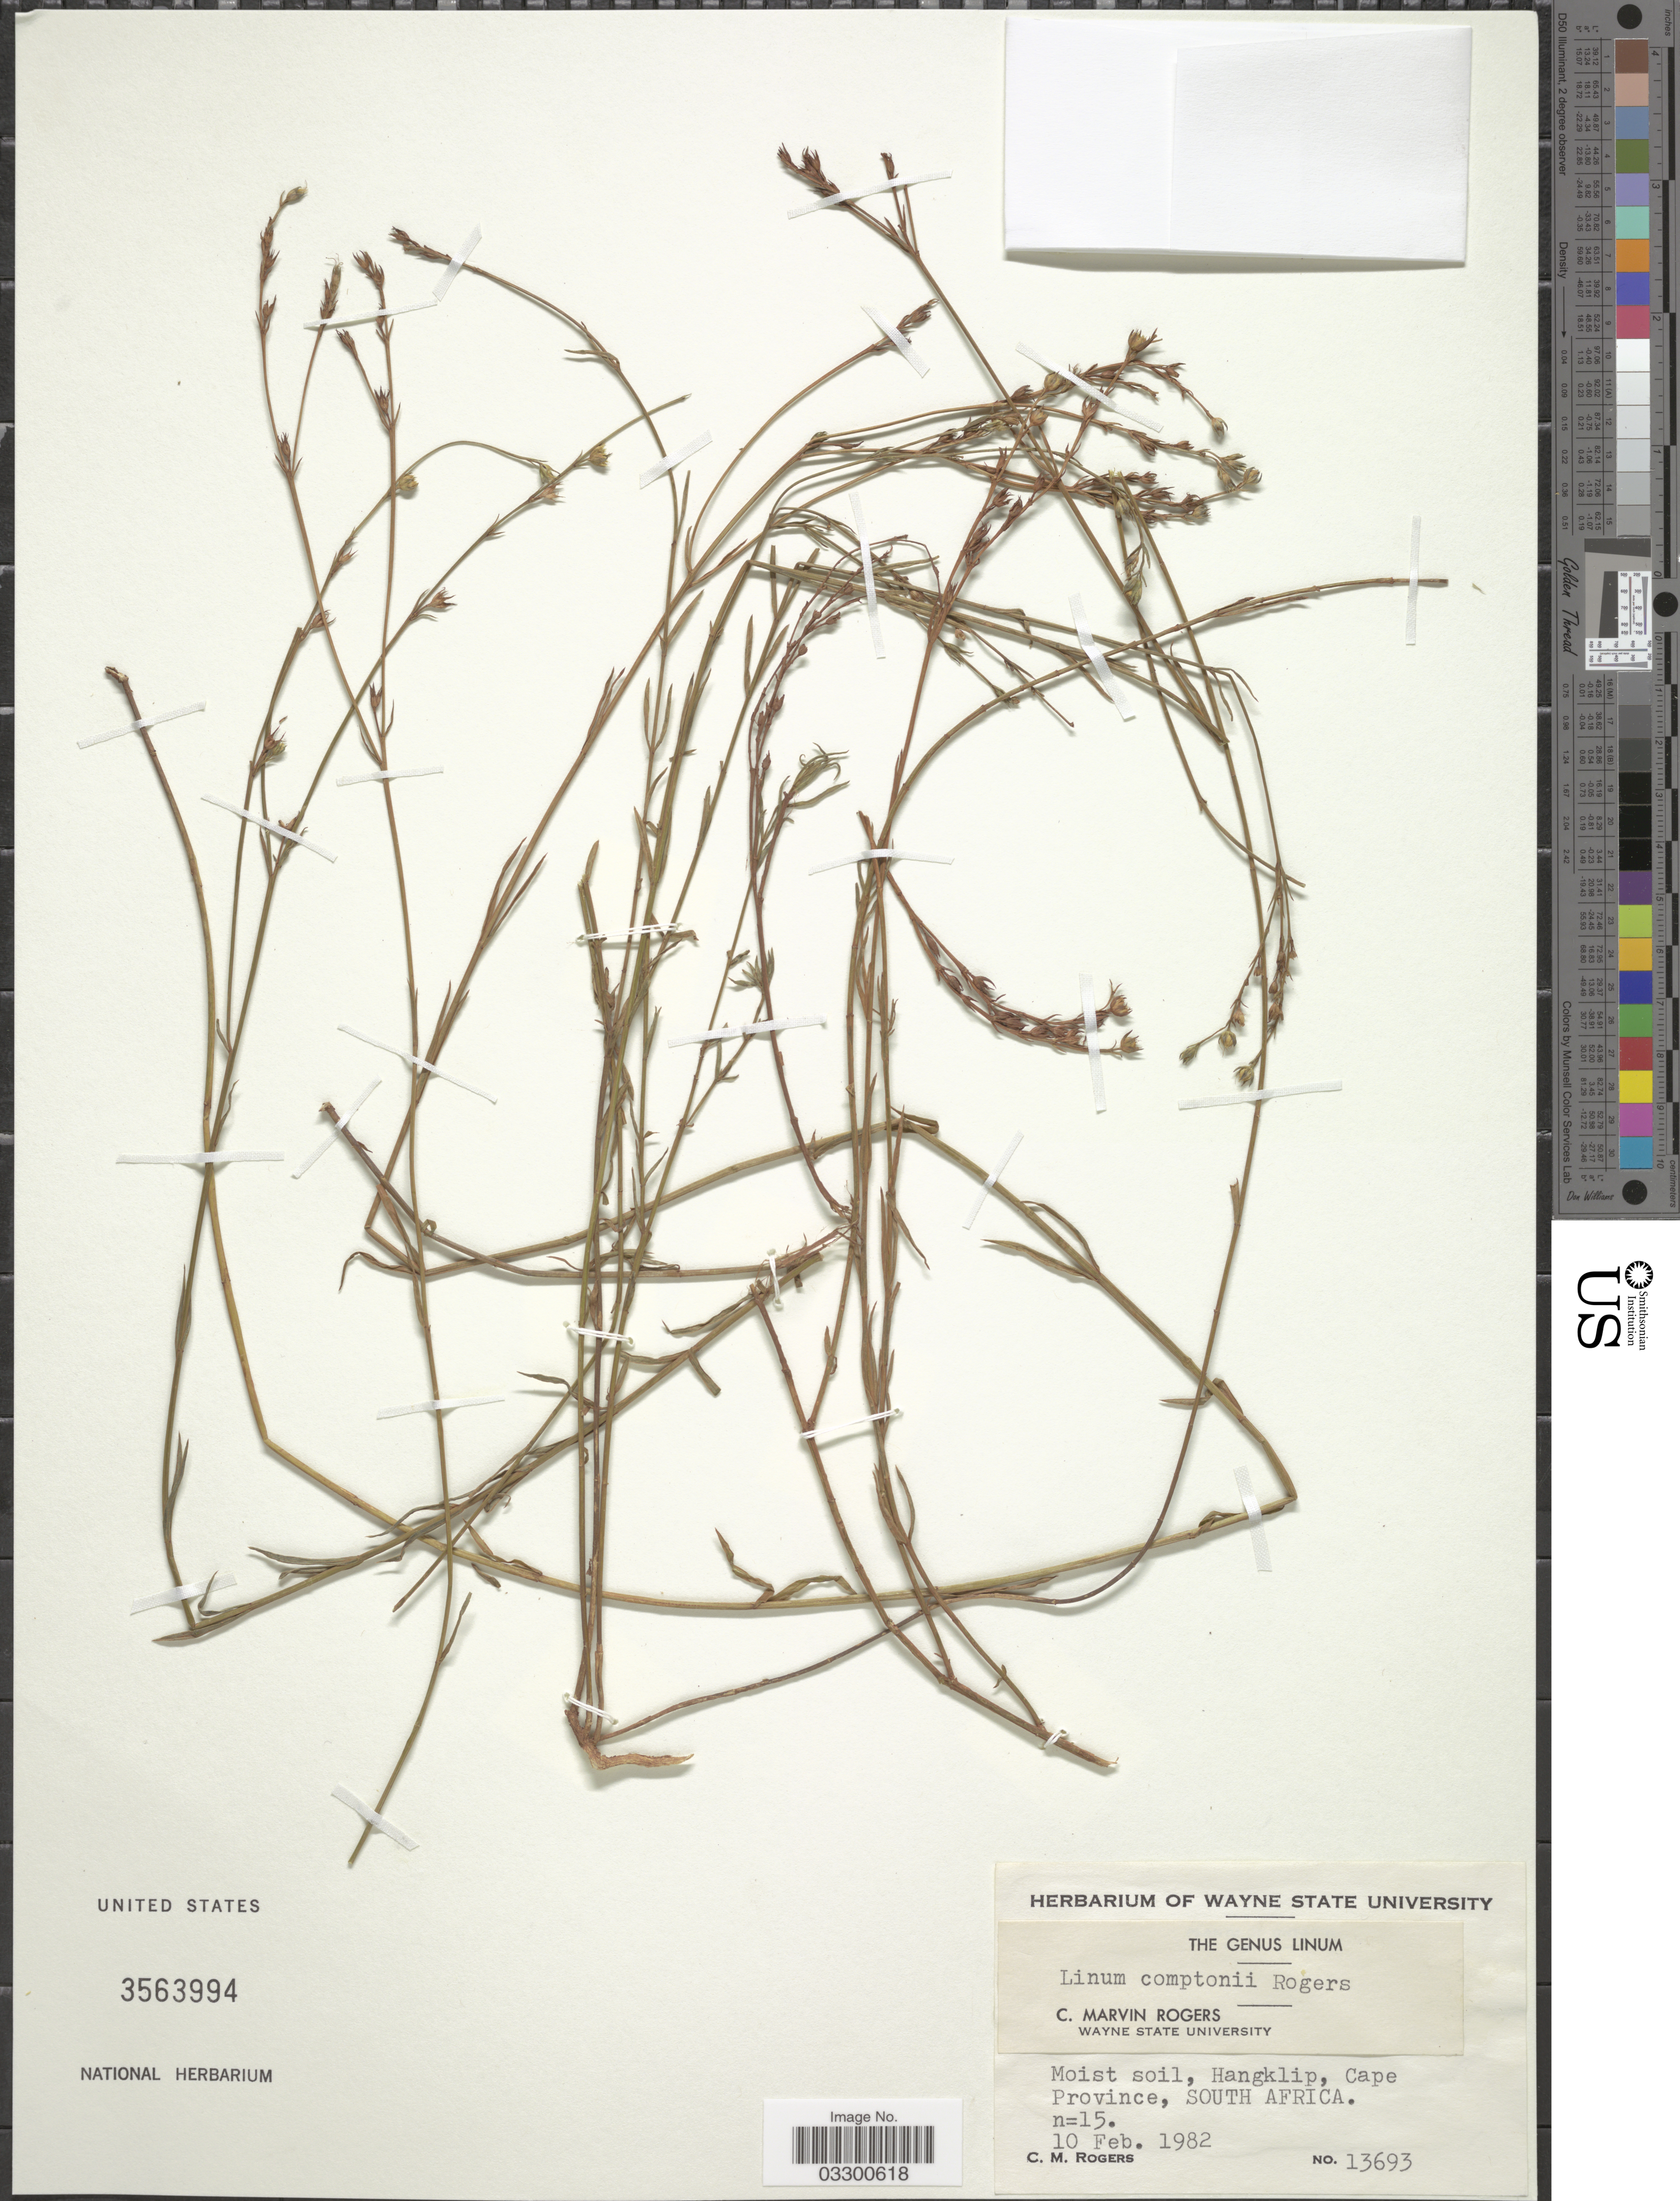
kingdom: Plantae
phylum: Tracheophyta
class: Magnoliopsida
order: Malpighiales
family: Linaceae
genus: Linum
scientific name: Linum comptonii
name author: C.M. Rogers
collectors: C. M. Rogers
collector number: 13693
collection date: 1982-02-10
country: South Africa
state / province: Western Cape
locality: Hangklip.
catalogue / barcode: US 3563994